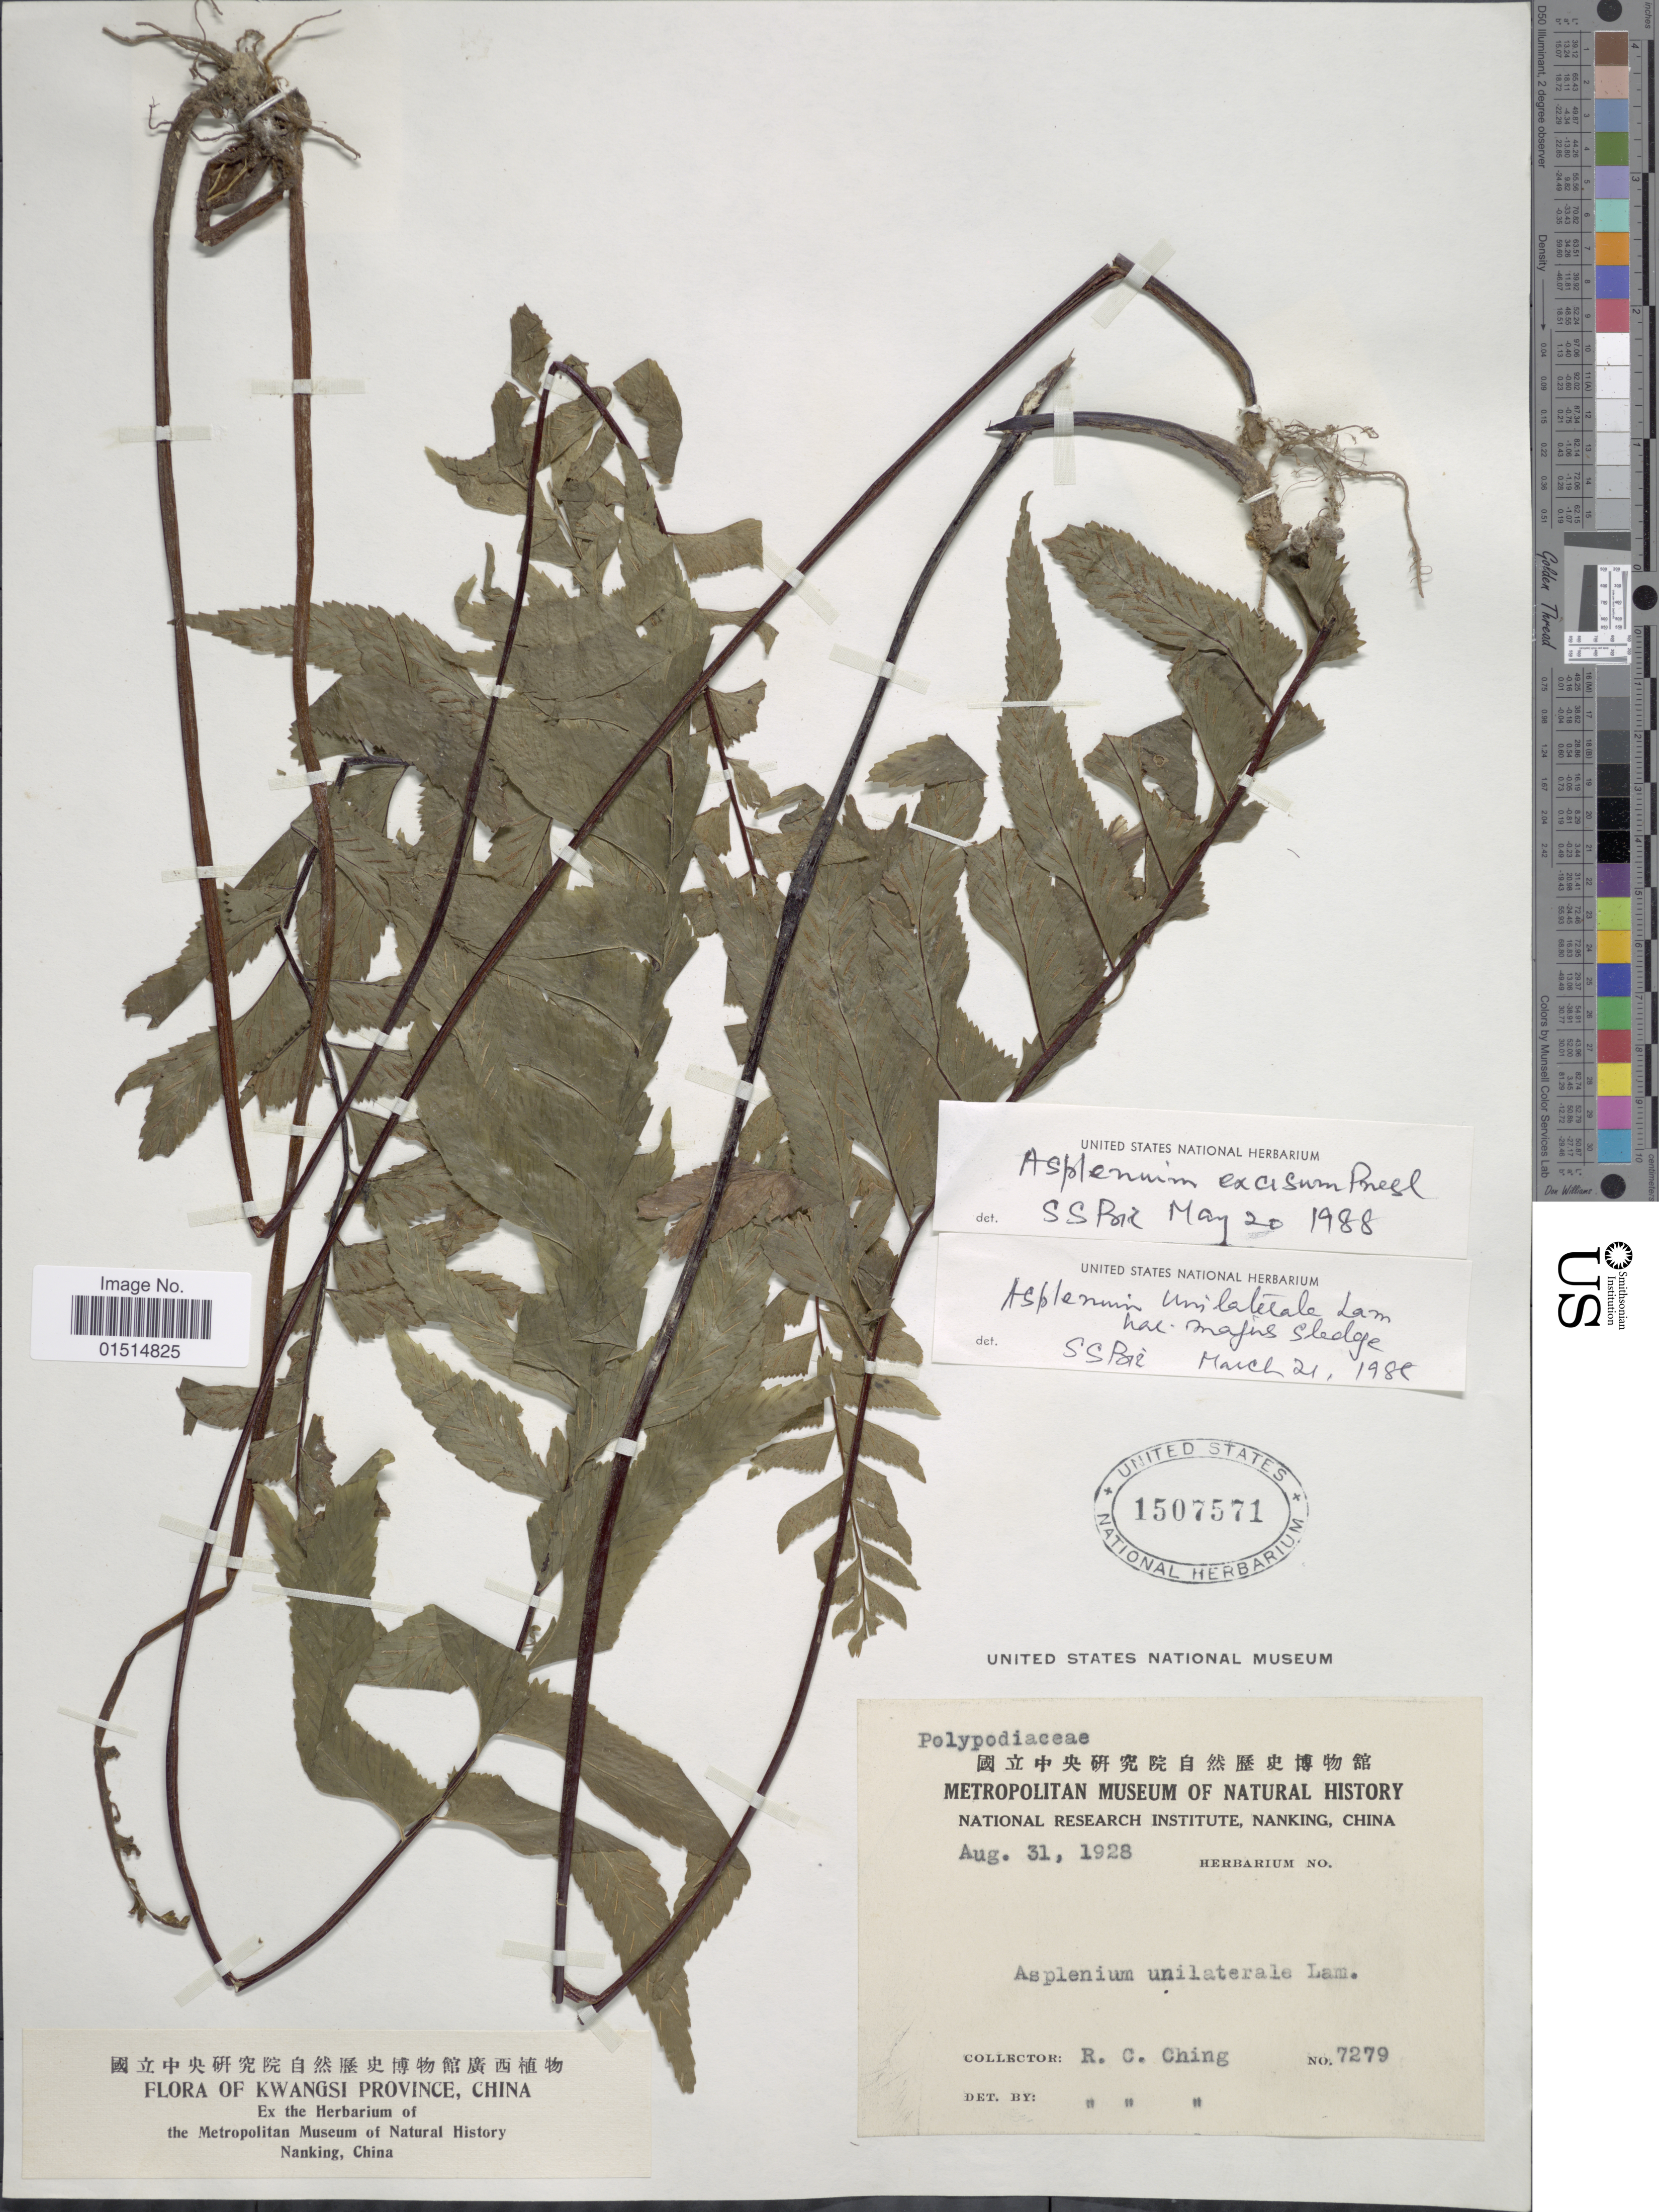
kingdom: Plantae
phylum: Tracheophyta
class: Polypodiopsida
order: Polypodiales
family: Aspleniaceae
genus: Hymenasplenium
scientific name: Hymenasplenium excisum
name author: C. Presl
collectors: R. C. Ching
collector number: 7279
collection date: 1928-08-31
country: China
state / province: Guangxi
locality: Kwangsi Province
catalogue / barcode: US 1507571